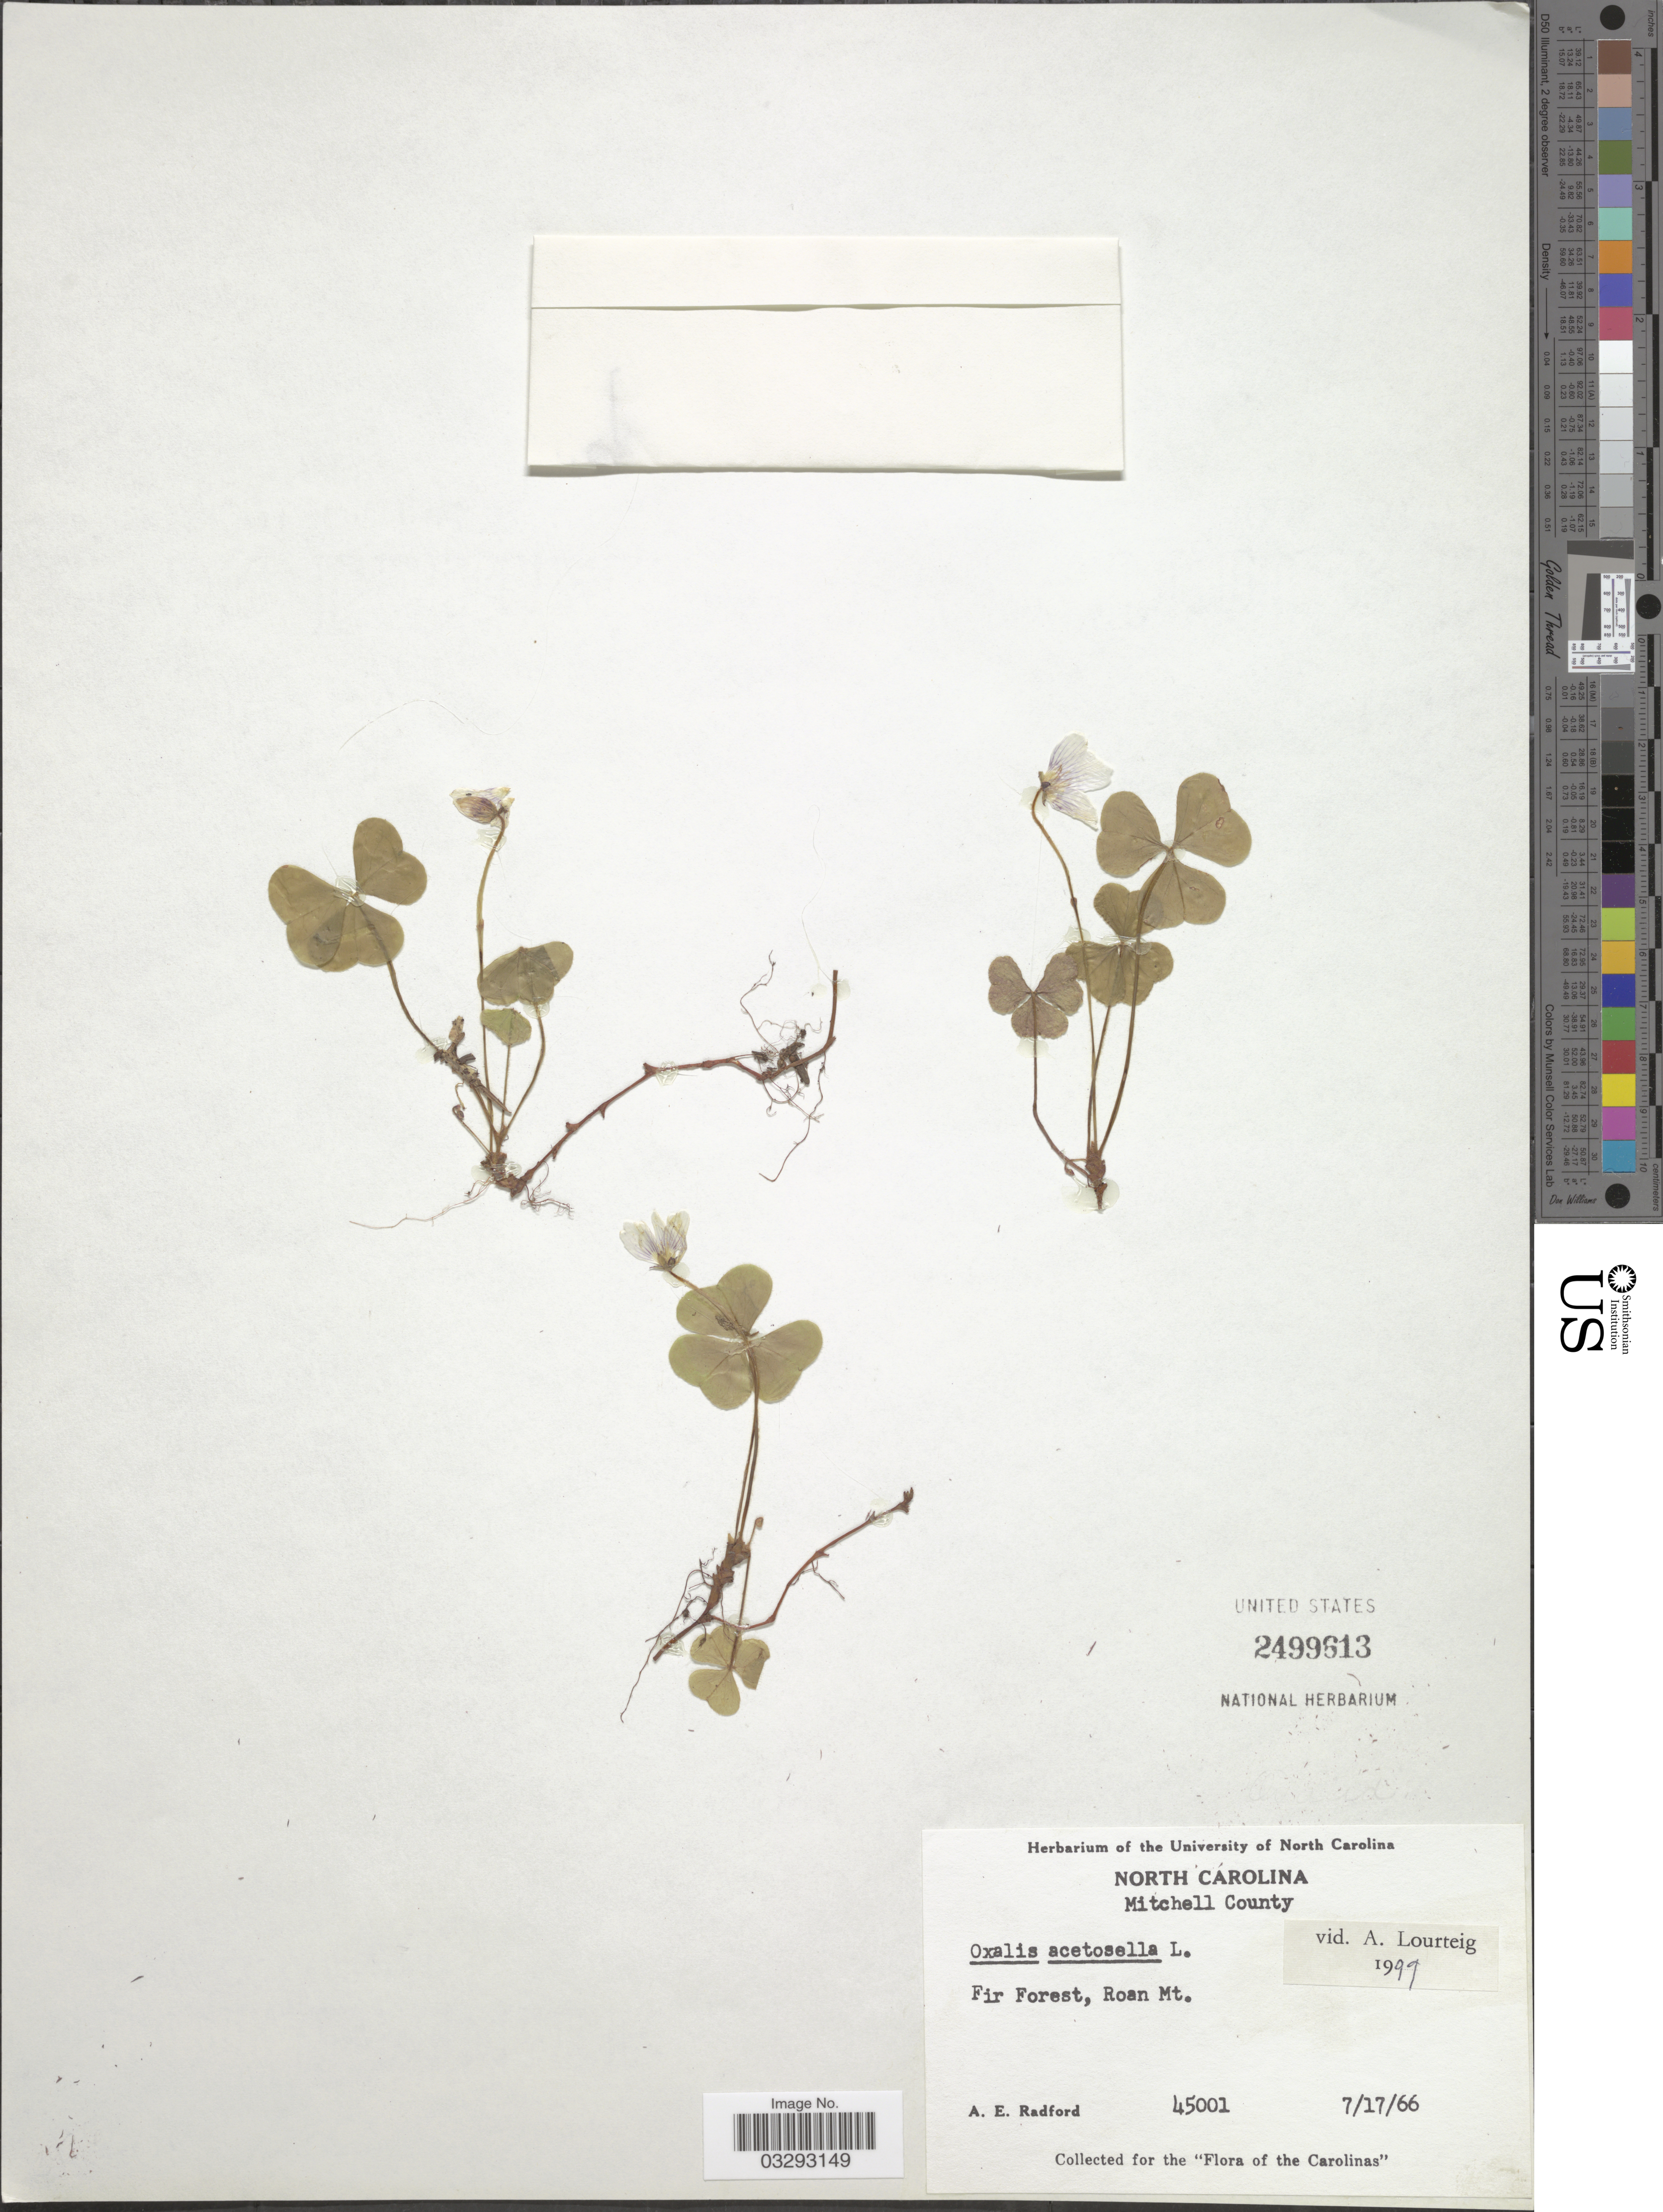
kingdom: Plantae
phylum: Tracheophyta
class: Magnoliopsida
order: Oxalidales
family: Oxalidaceae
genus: Oxalis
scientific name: Oxalis acetosella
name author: L.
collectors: A. E. Radford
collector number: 45001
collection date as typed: Transcribed d/m/y: 17/7/66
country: United States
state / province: North Carolina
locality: Mitchell County. Fir Forest, Roan Mt.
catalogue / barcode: US 2499613